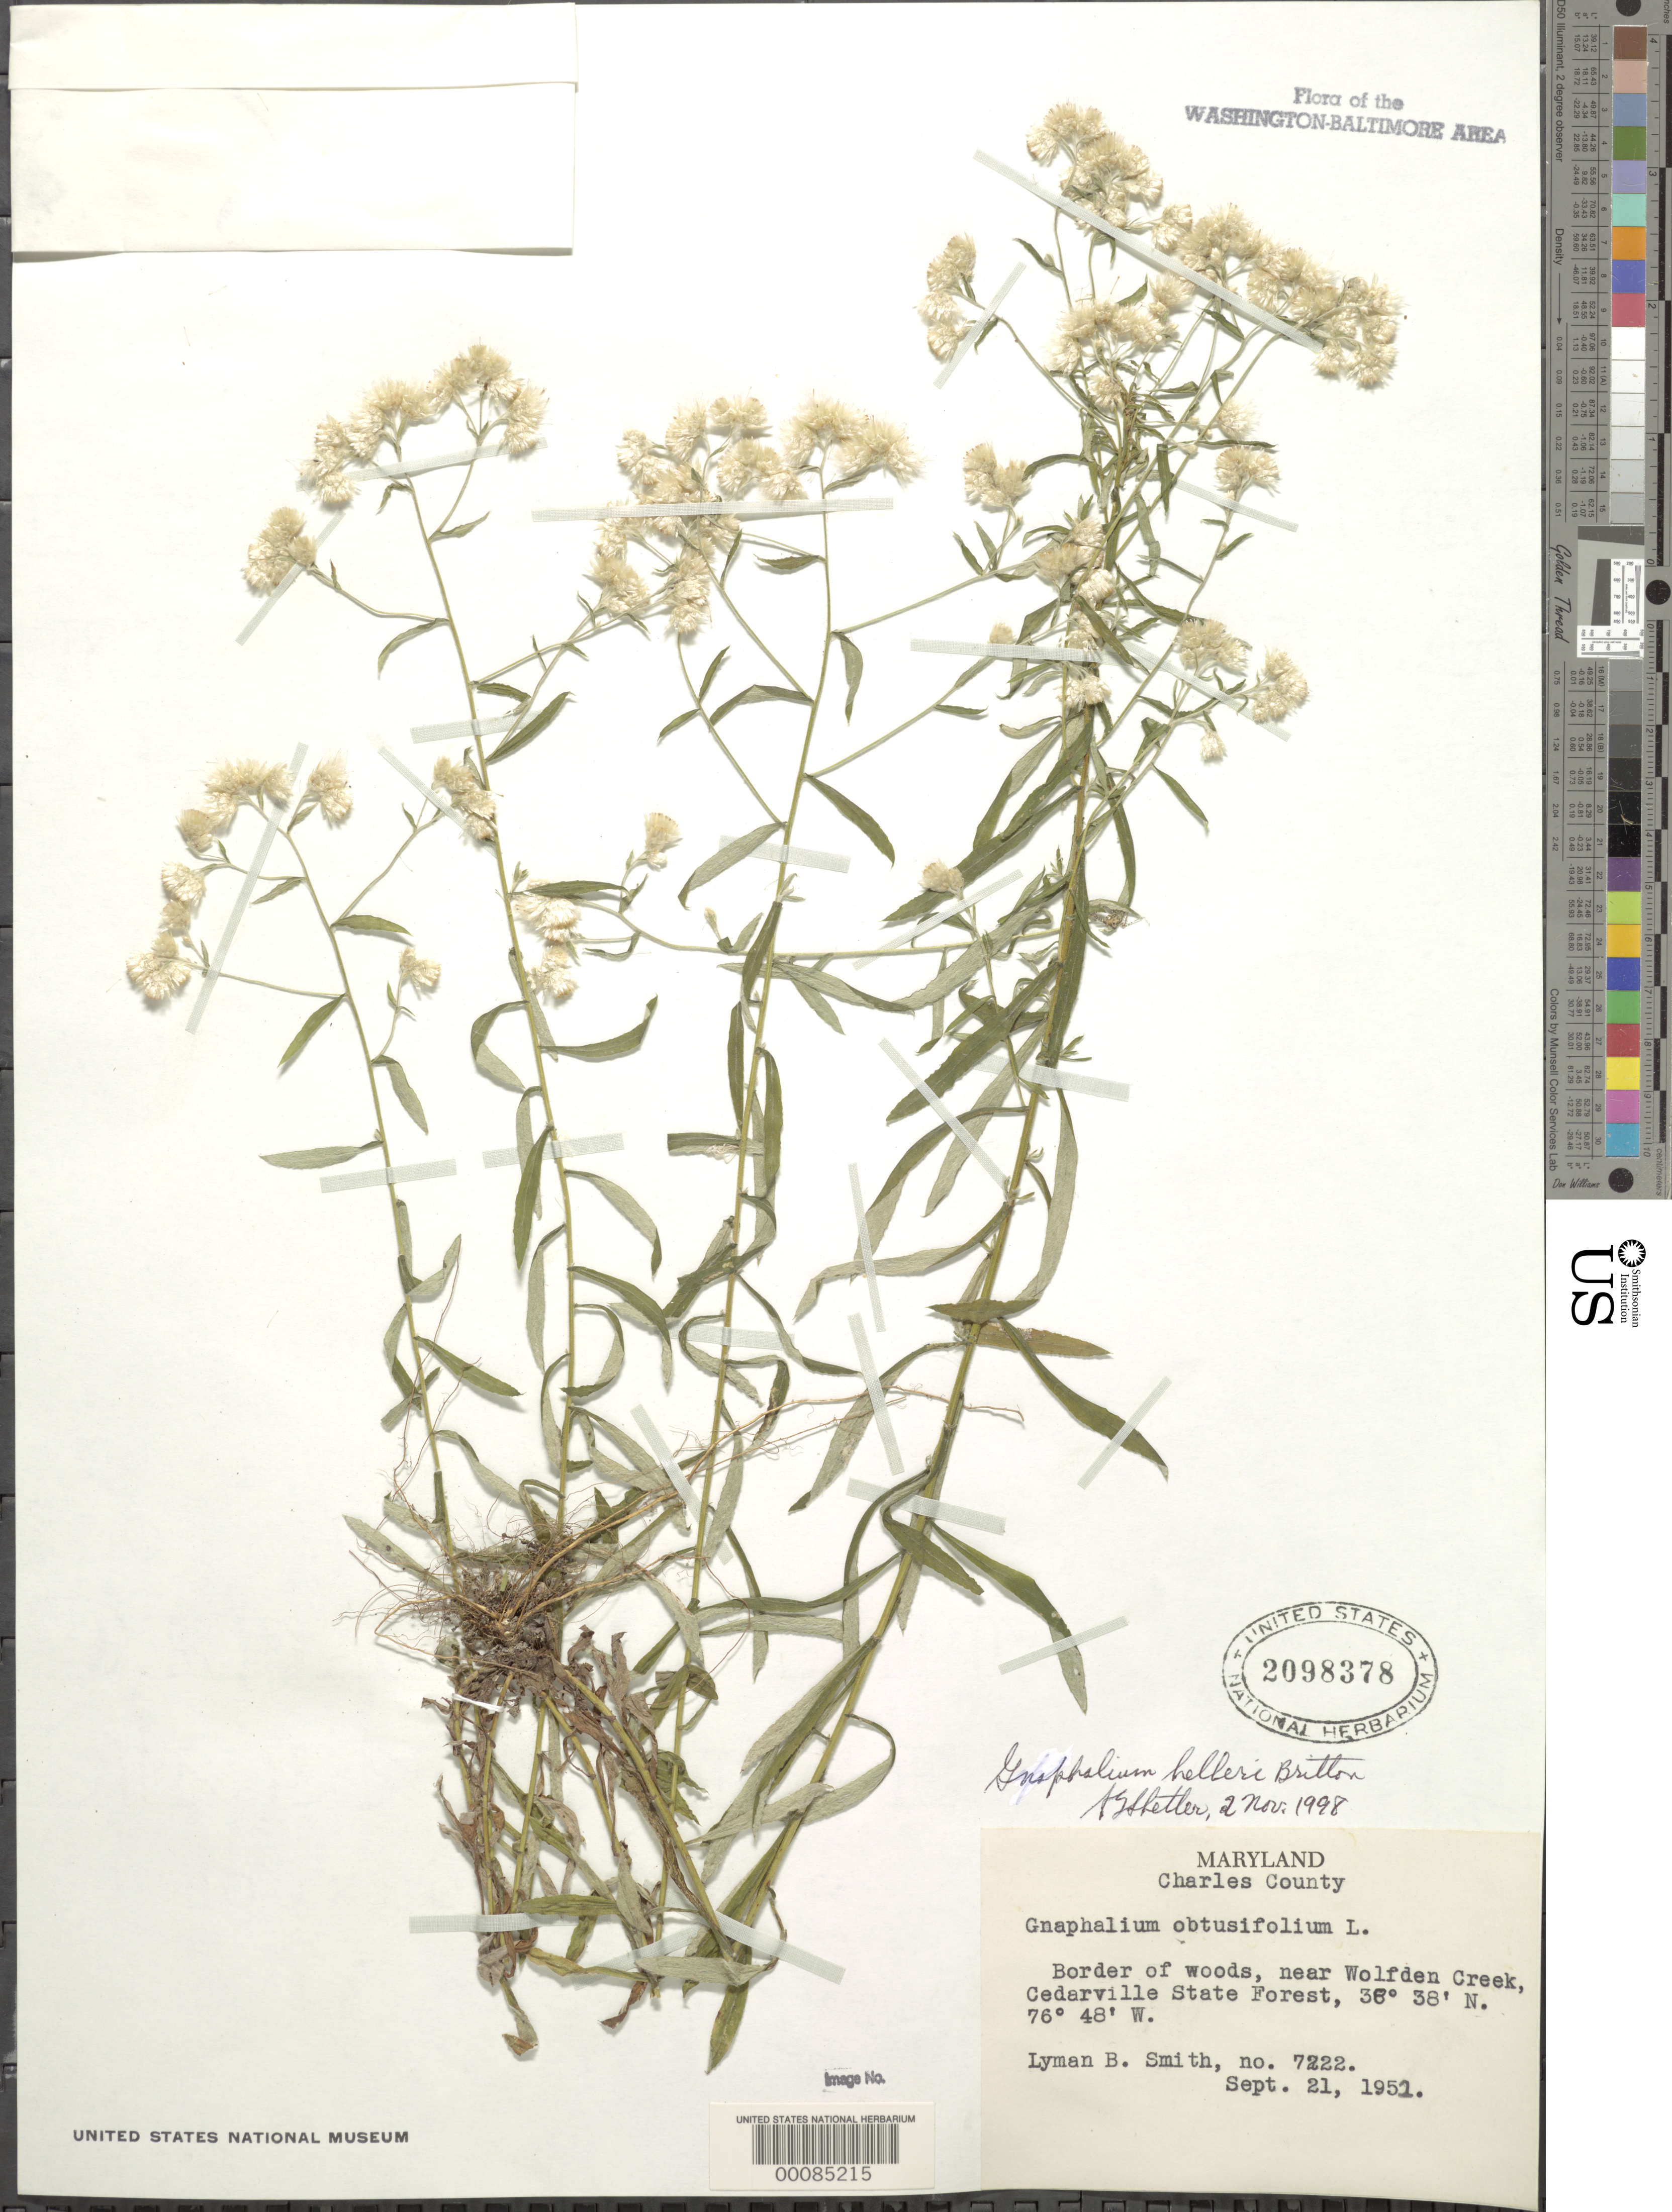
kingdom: Plantae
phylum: Tracheophyta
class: Magnoliopsida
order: Asterales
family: Asteraceae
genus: Pseudognaphalium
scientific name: Pseudognaphalium helleri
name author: (Britton) Anderb.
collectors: L. Smith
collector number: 7222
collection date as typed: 21 Sep 1951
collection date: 1951-09-21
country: United States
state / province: Maryland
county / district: Charles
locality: Near Wolfden Creek Cedarville State Forest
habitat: Border of woods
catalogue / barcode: US 2098378